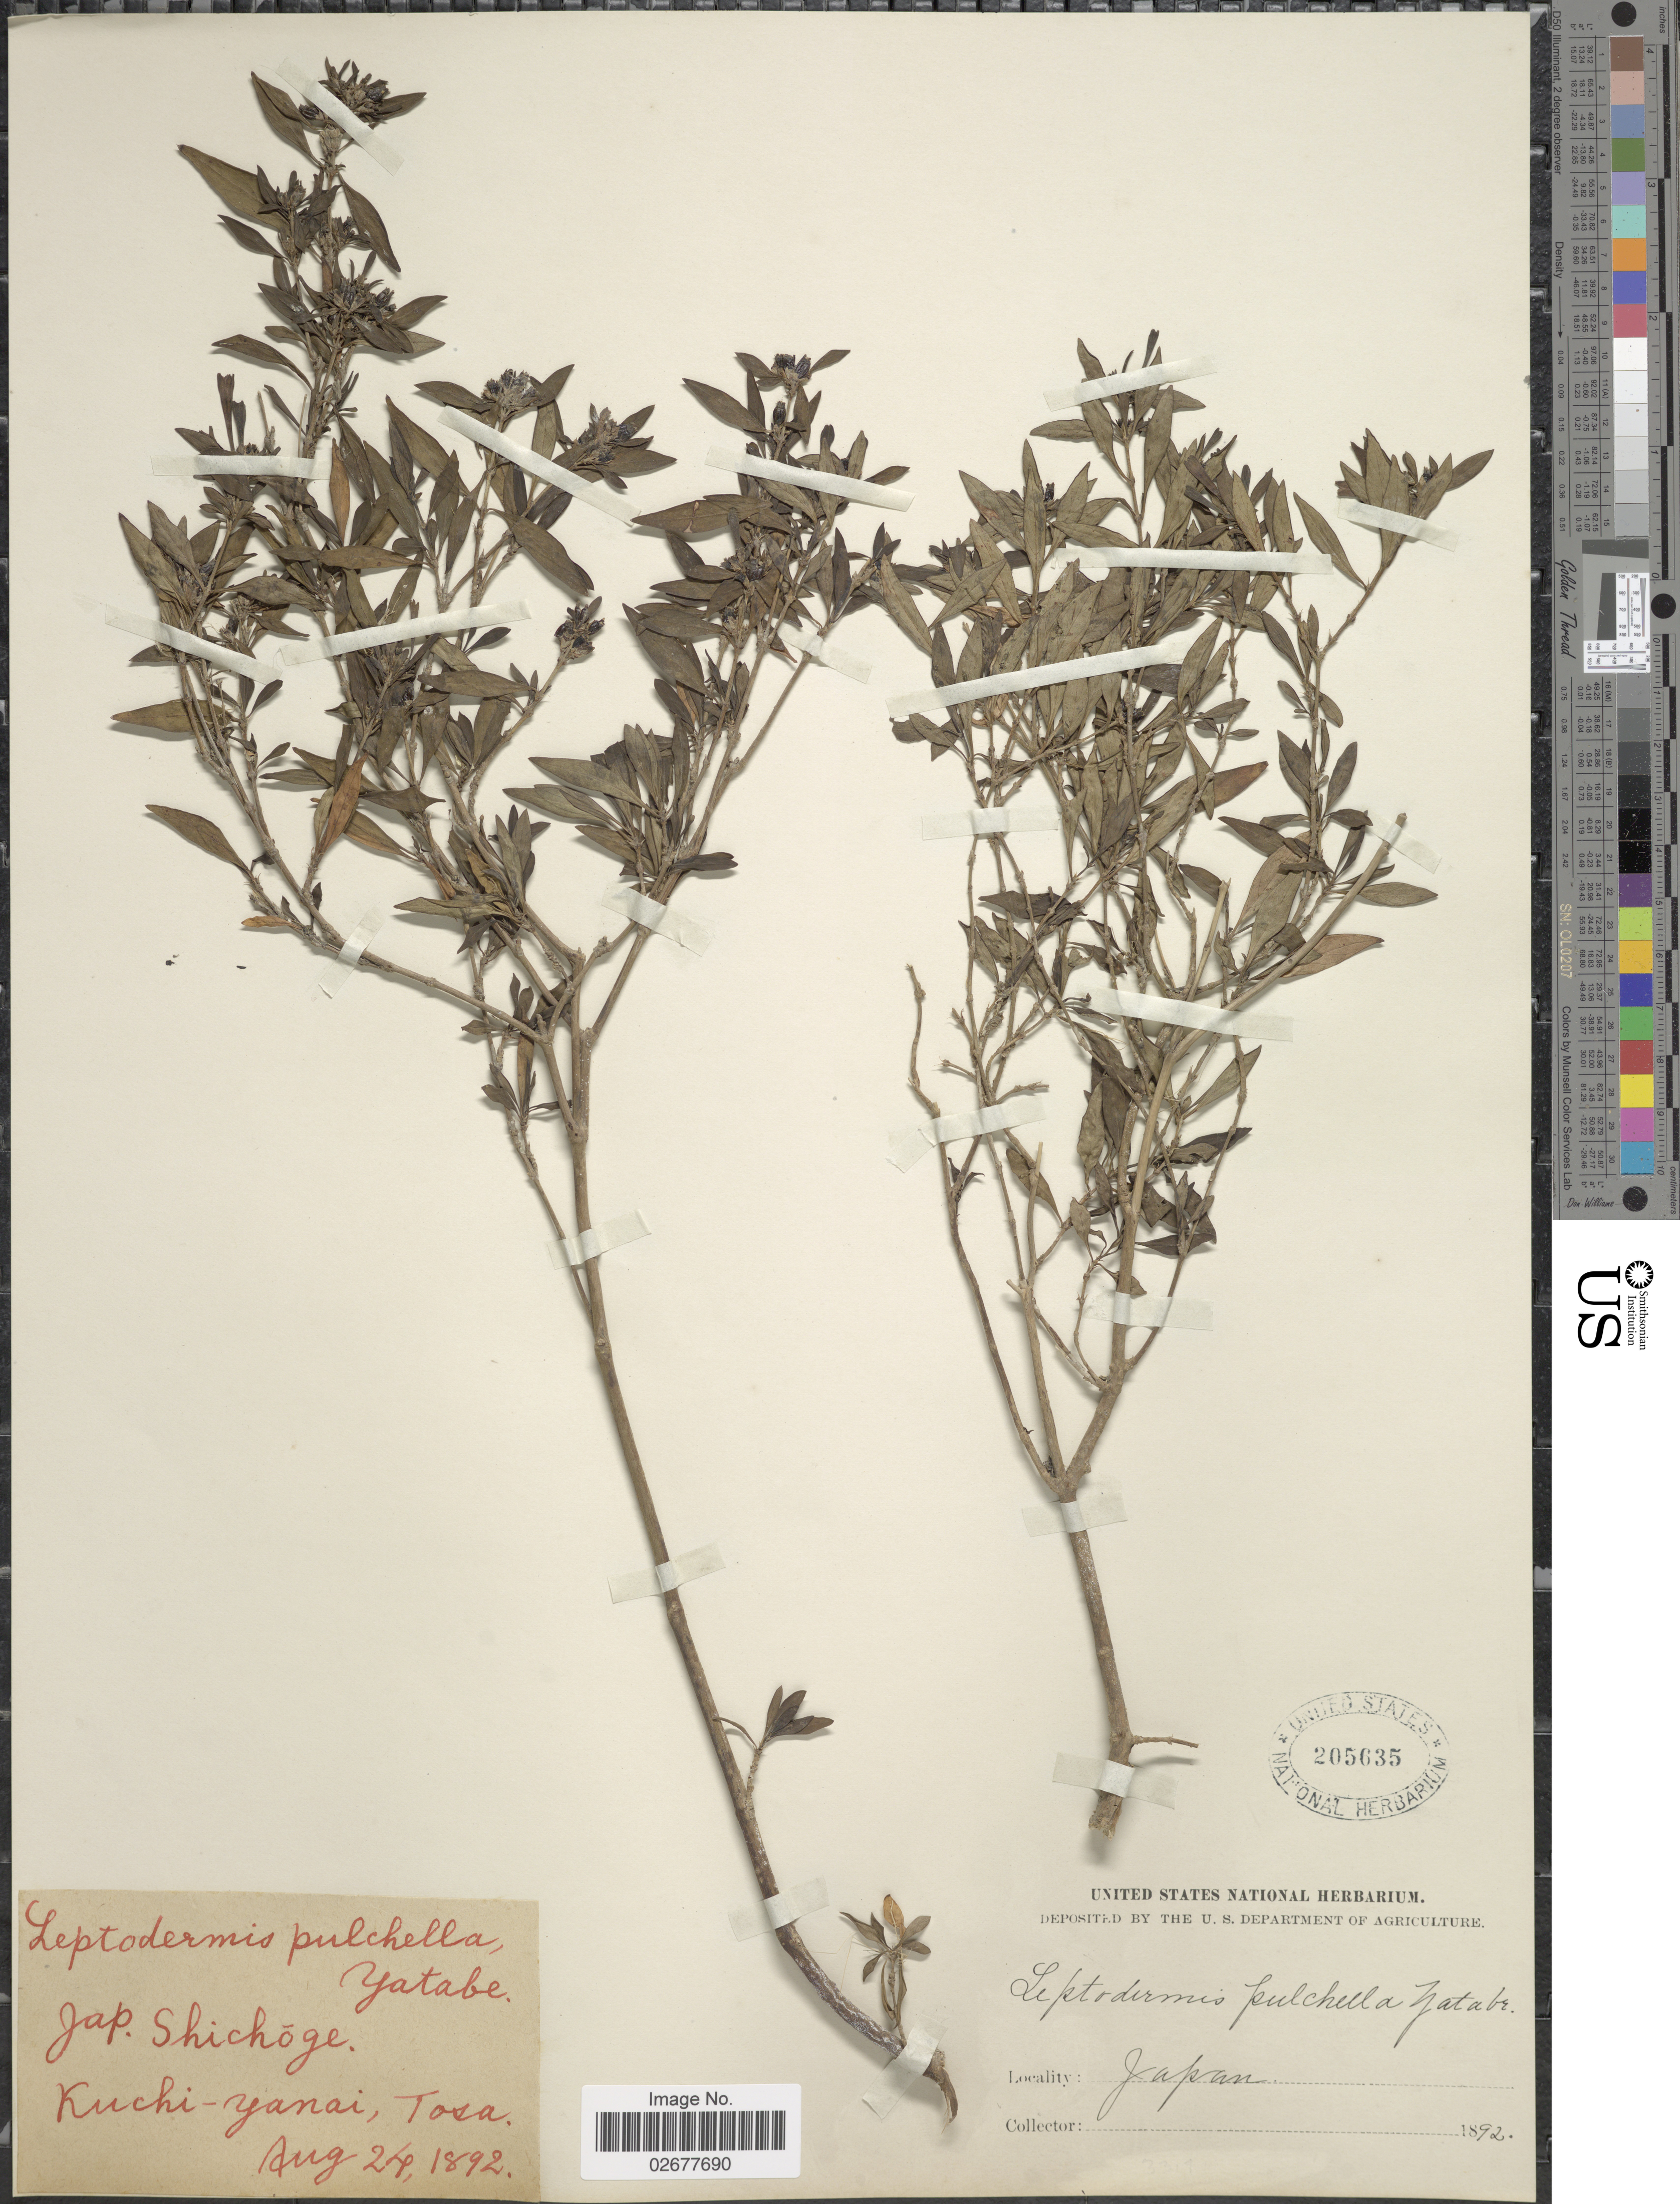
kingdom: Plantae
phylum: Tracheophyta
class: Magnoliopsida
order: Gentianales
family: Rubiaceae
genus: Leptodermis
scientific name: Leptodermis pulchella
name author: Yatabe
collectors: ex herb. United States National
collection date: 1892-08-24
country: Japan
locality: Kuchi-yanai, Tosa.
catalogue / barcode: US 205635